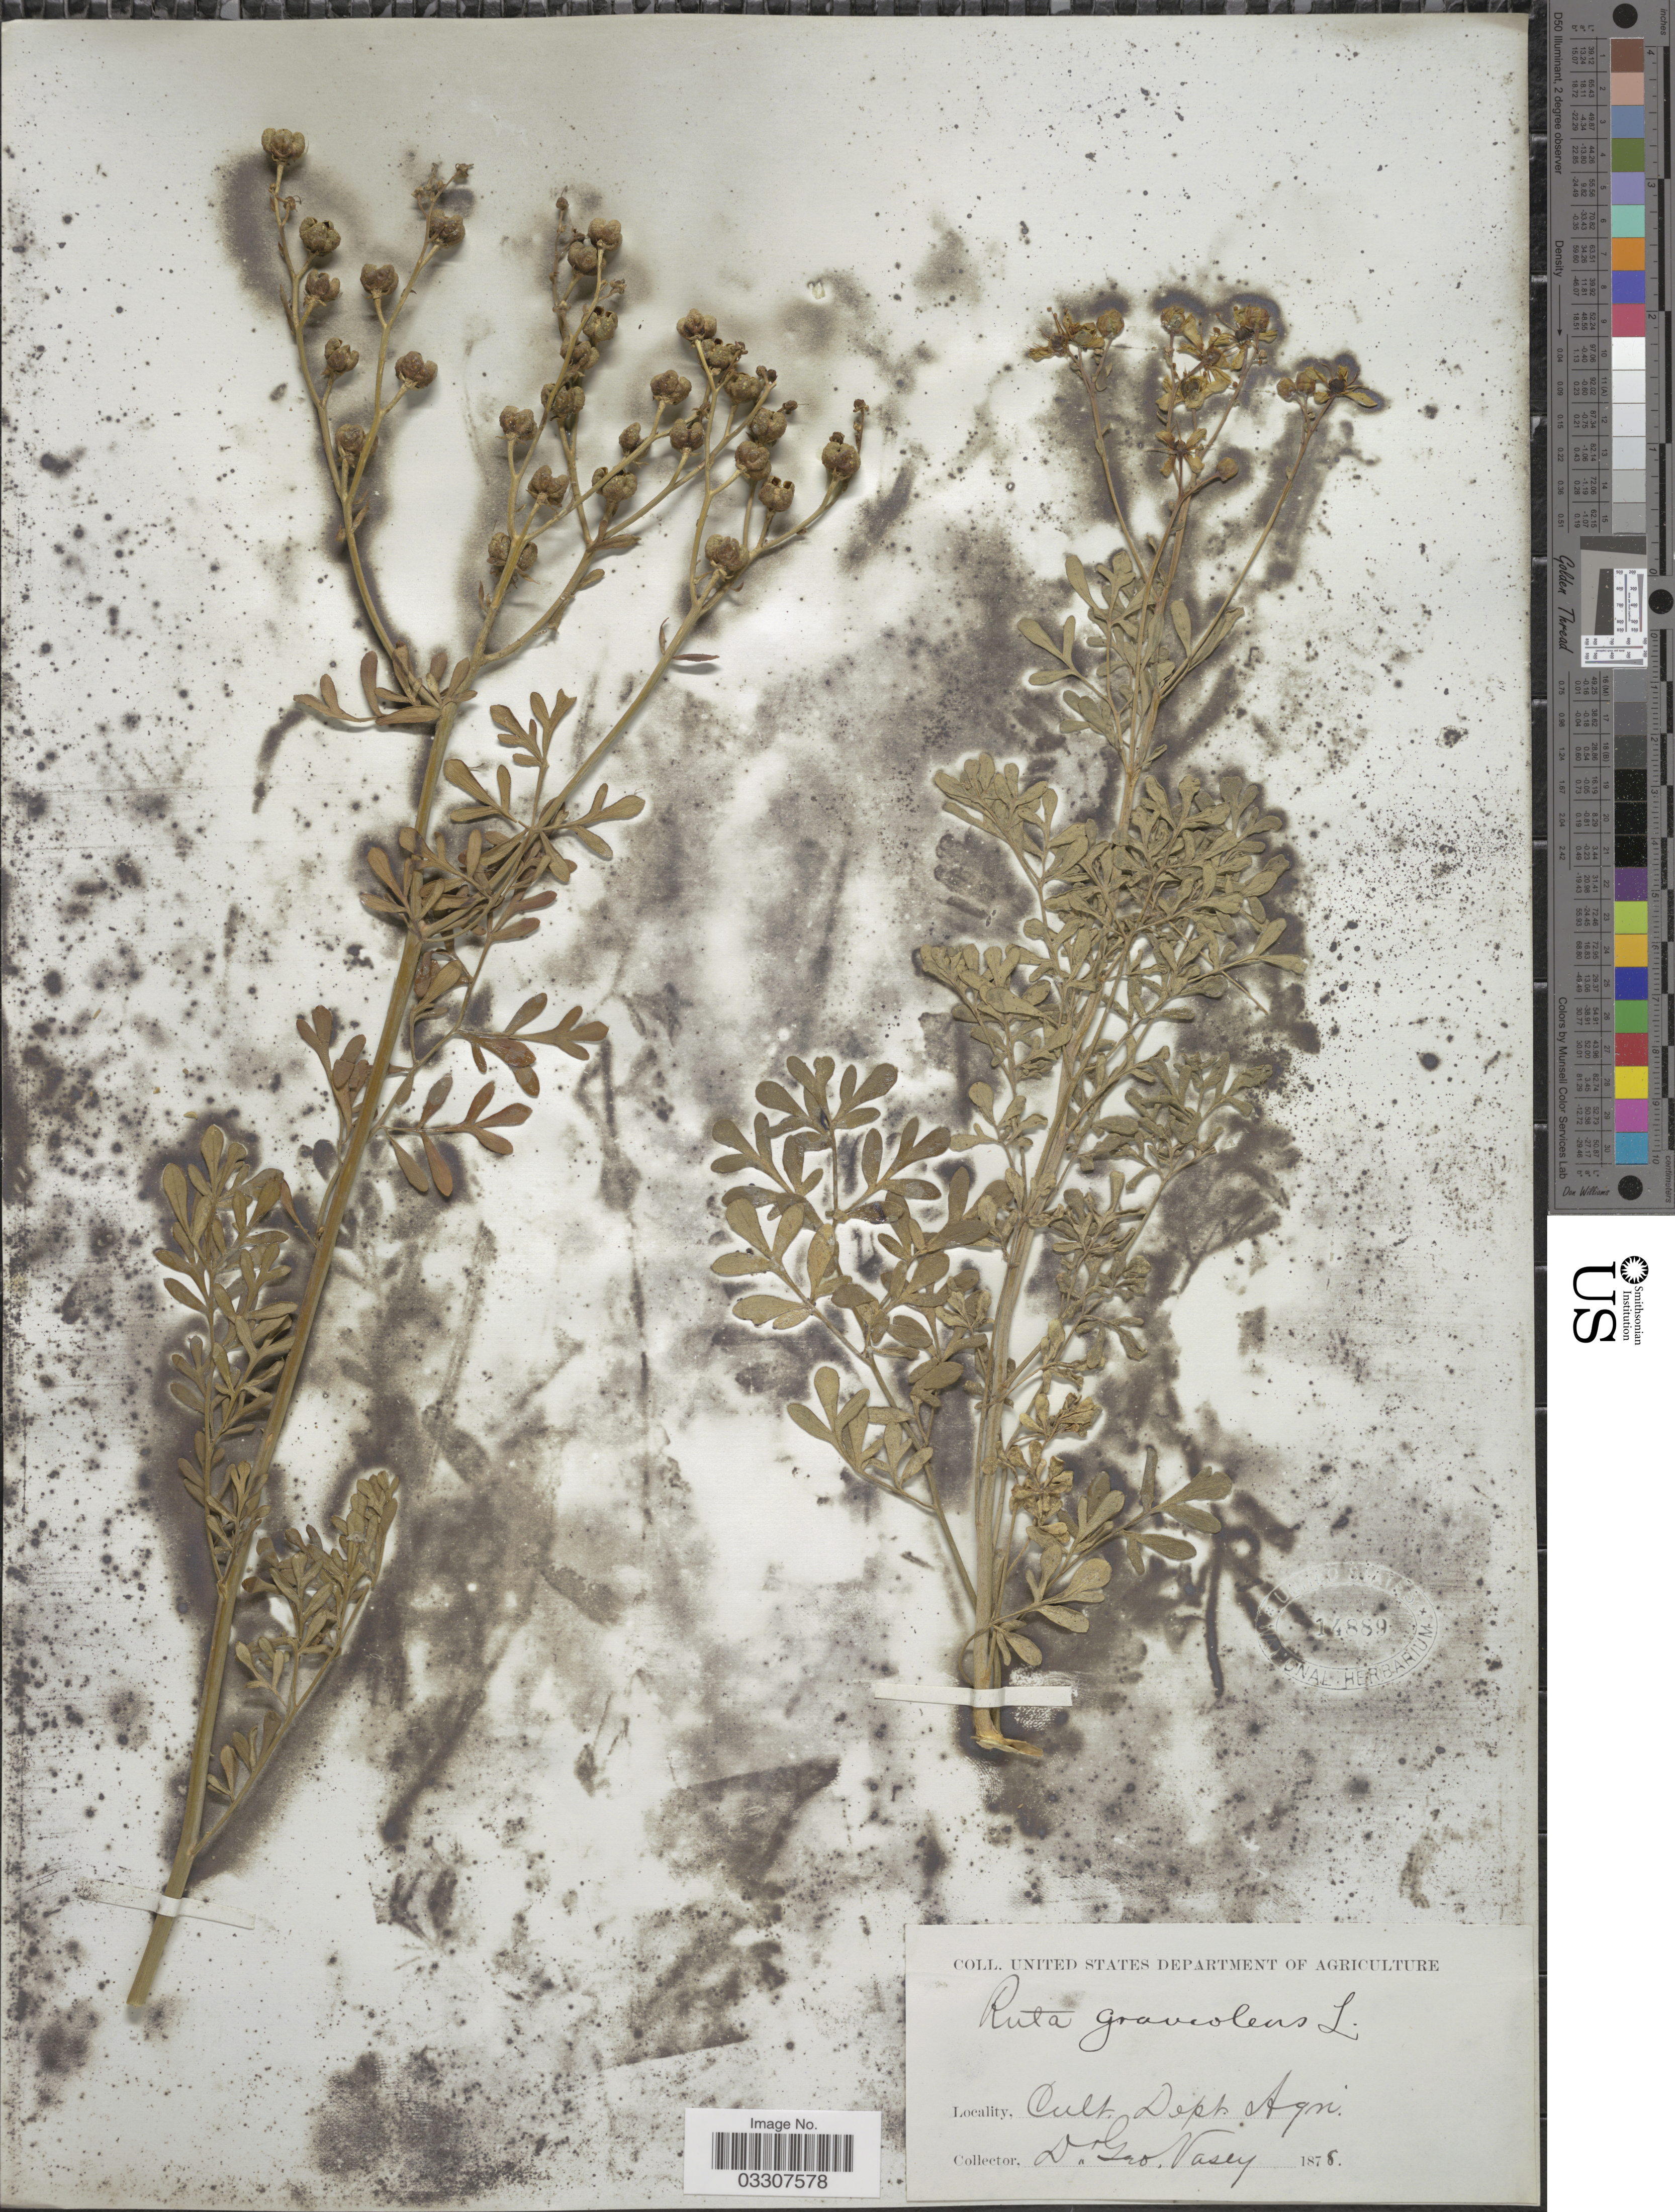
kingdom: Plantae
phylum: Tracheophyta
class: Magnoliopsida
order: Sapindales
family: Rutaceae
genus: Ruta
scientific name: Ruta graveolens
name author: L.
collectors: G. Vasey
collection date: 1878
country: United States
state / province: District of Columbia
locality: Cult. Dept Agri.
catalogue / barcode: US 14889